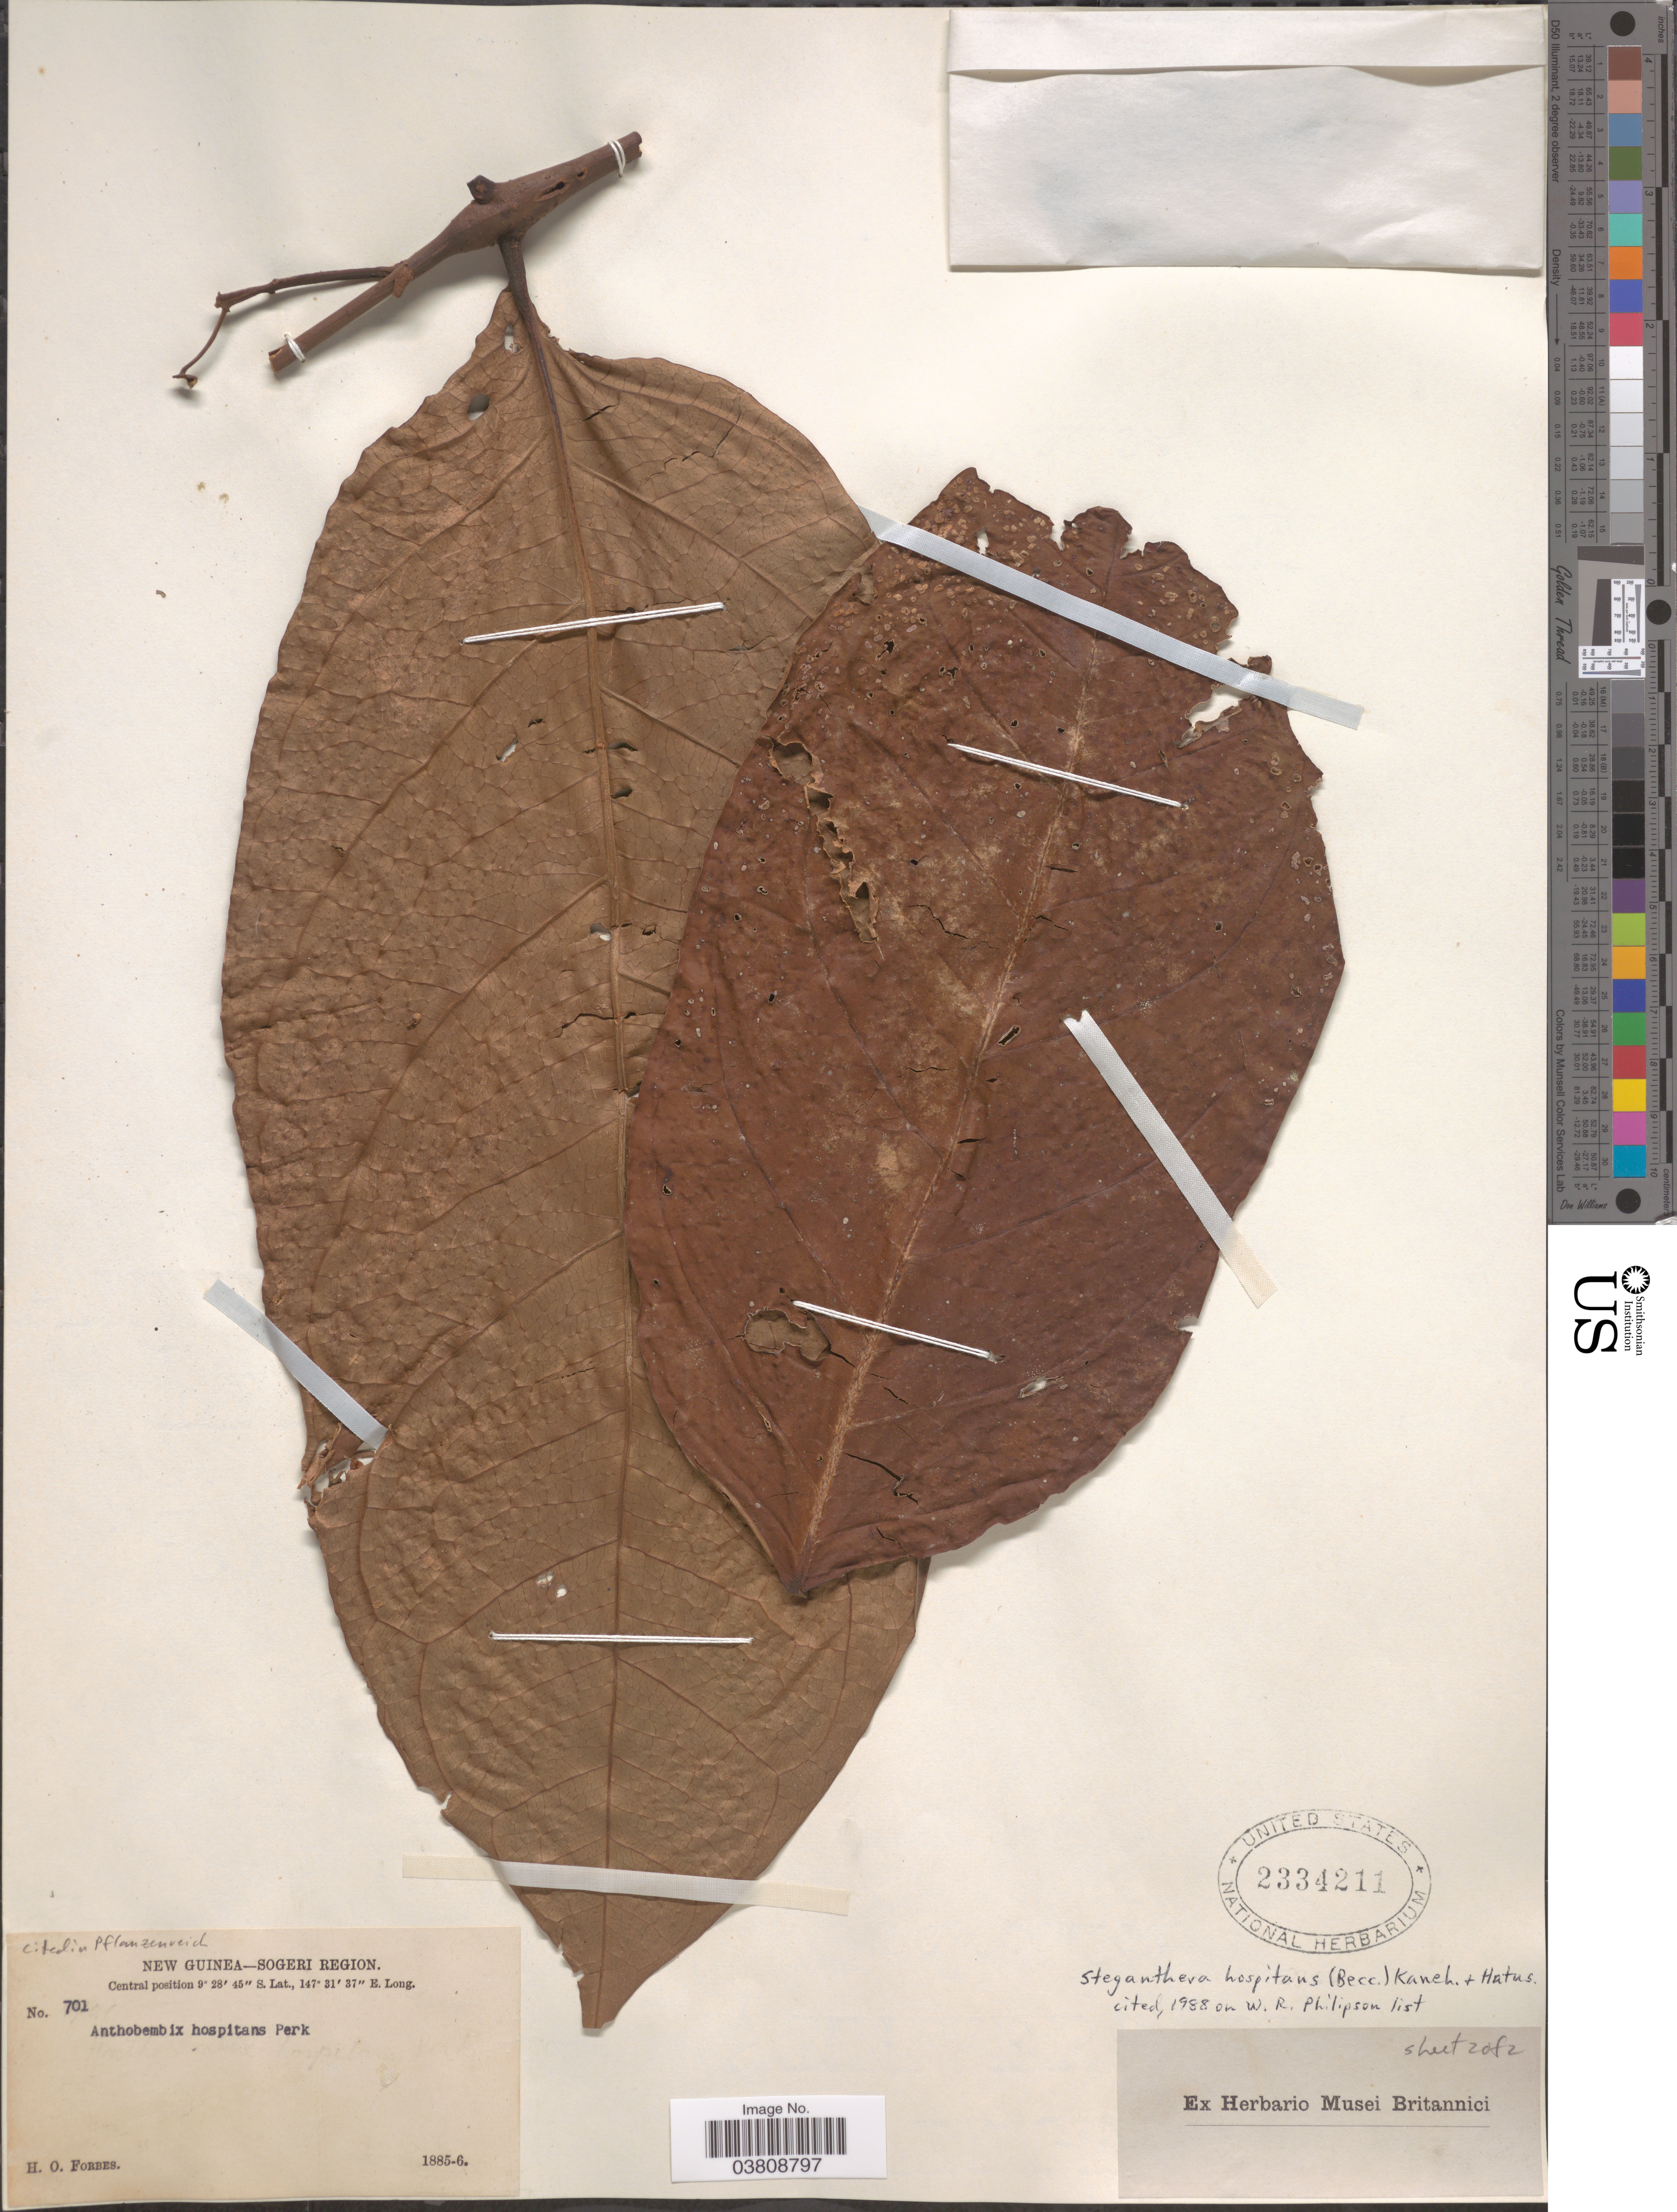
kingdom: Plantae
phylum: Tracheophyta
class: Magnoliopsida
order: Laurales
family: Monimiaceae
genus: Steganthera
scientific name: Steganthera hospitans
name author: (Becc.) Kaneh. & Hatus.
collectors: H. O. Forbes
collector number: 701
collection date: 1885/1886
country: Papua New Guinea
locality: New Guinea-Sogeri Region. Central position.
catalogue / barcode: US 2334211